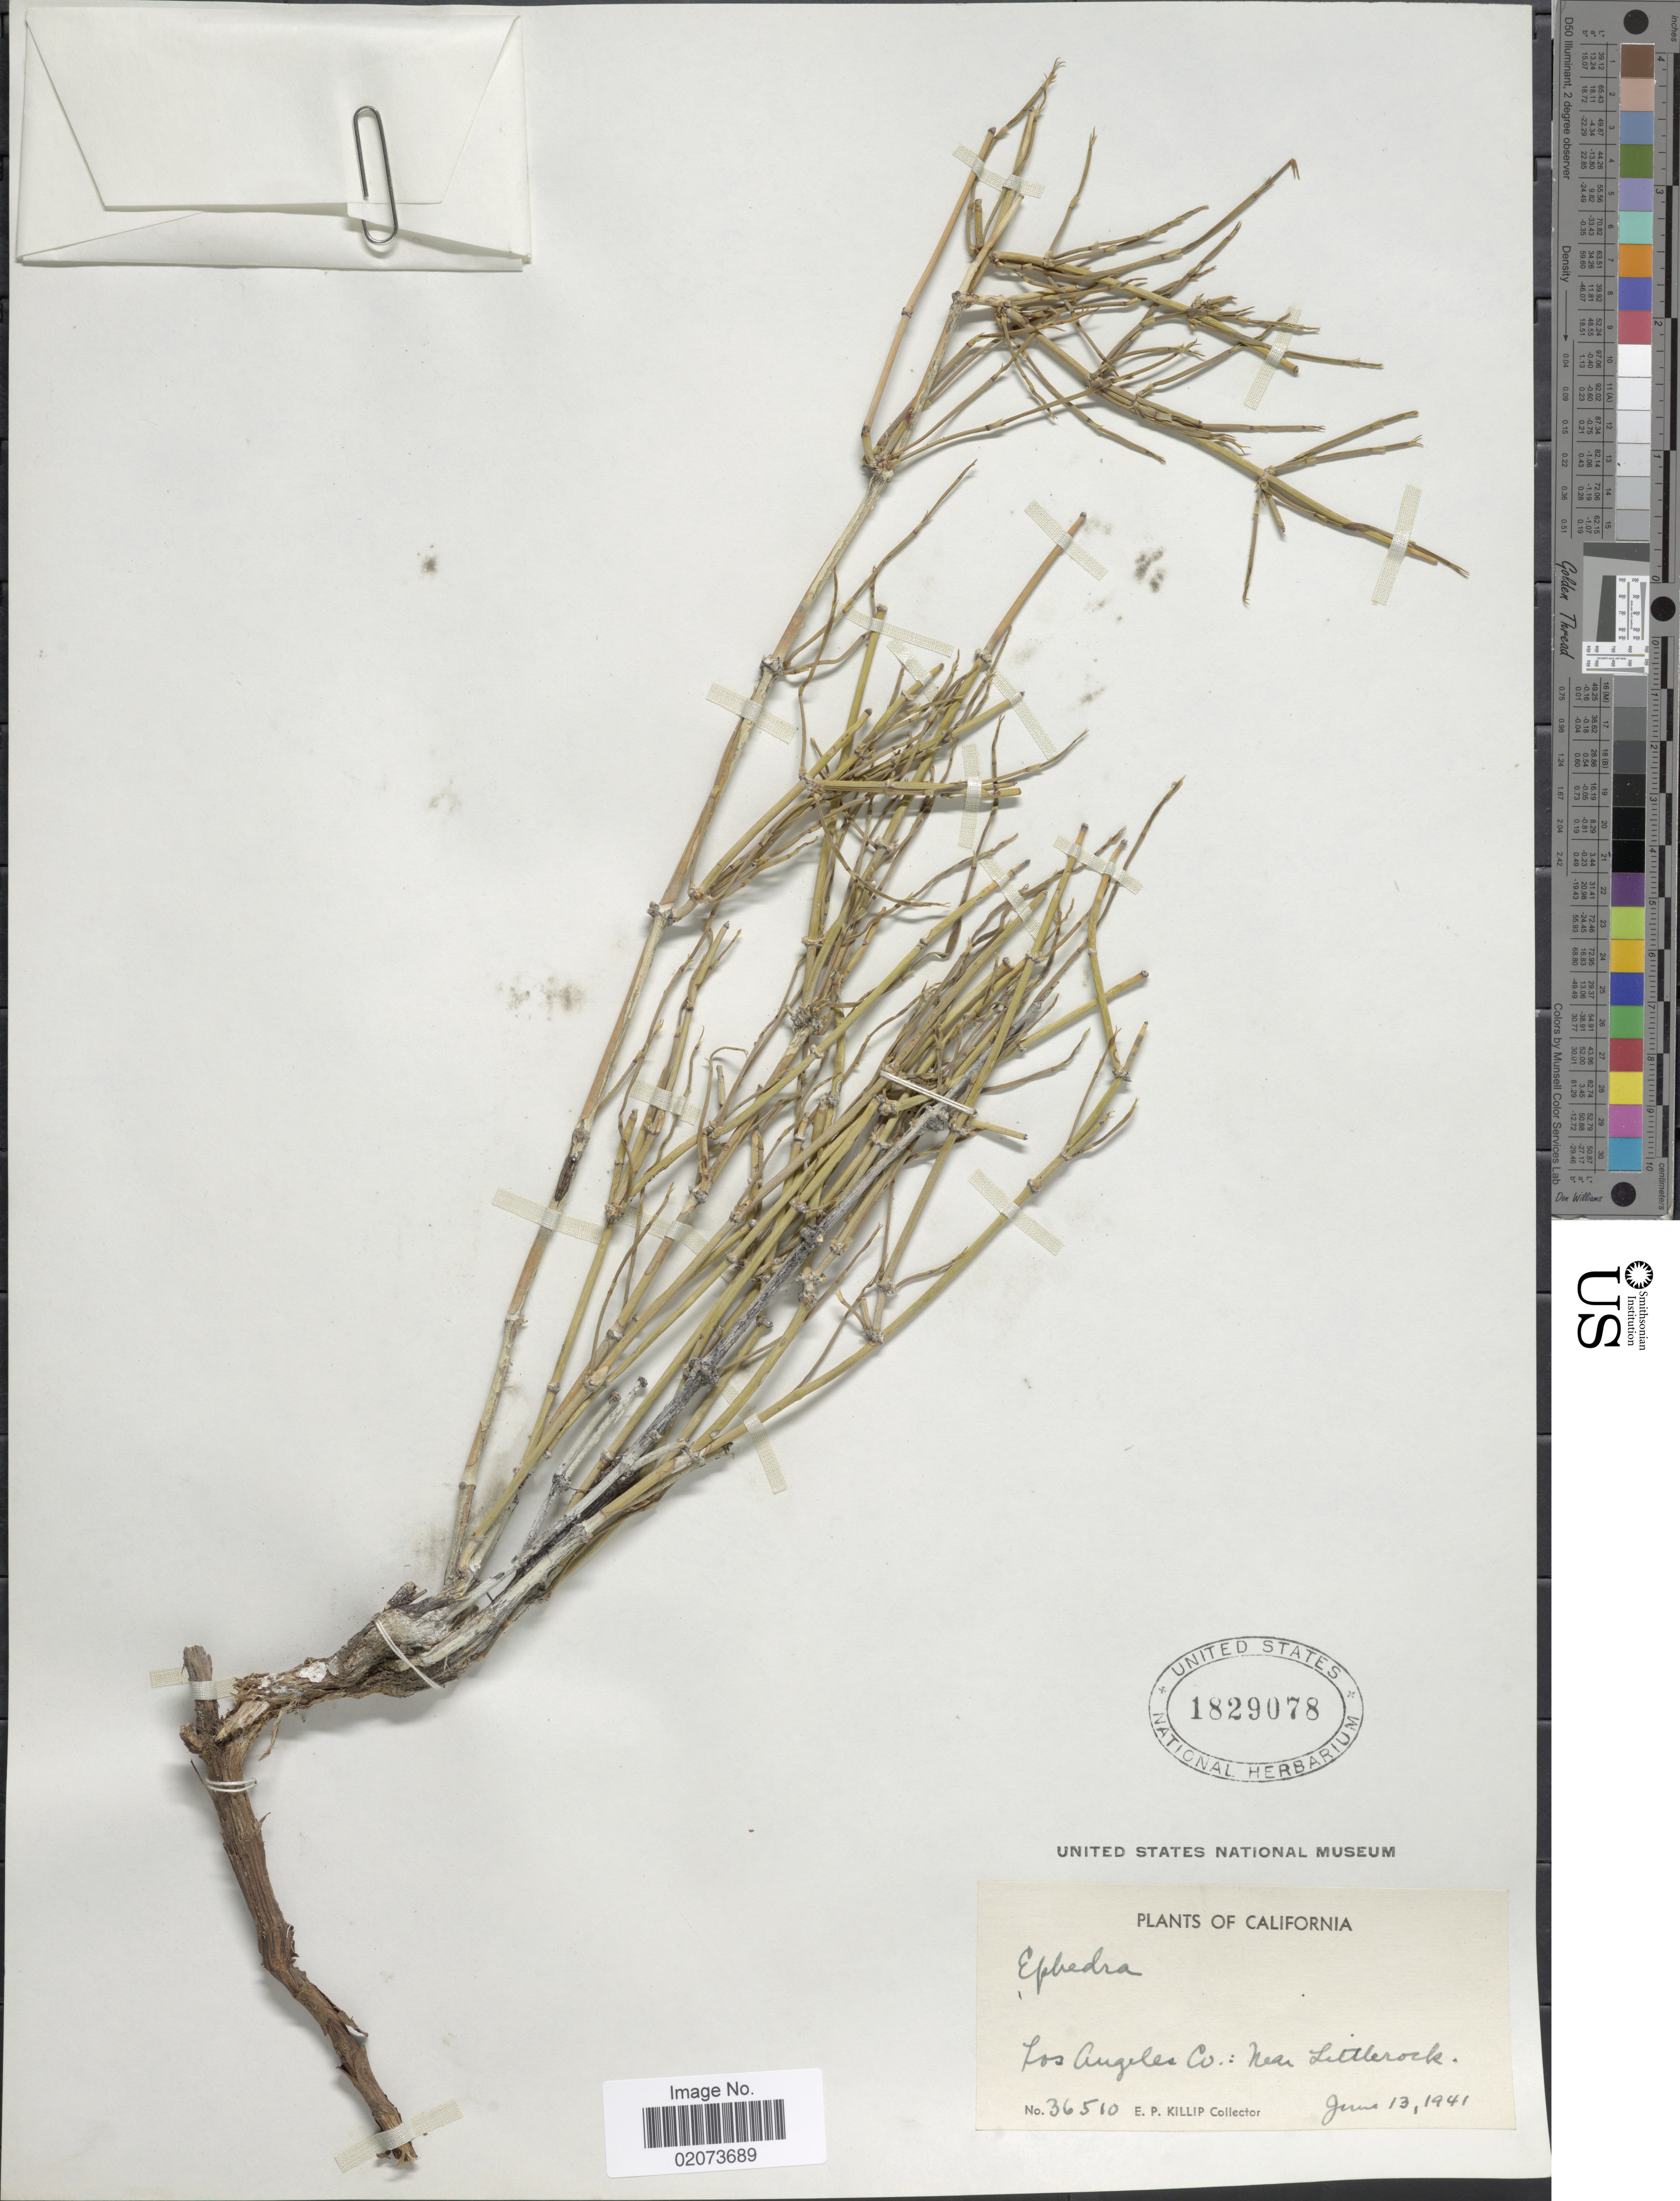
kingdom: Plantae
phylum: Tracheophyta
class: Gnetopsida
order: Ephedrales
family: Ephedraceae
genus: Ephedra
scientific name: Ephedra sp.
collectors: E. P. Killip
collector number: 36510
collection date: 1941-06-13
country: United States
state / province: California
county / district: Los Angeles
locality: Los Angeles Co.: near Littlerock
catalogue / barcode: US 1829078